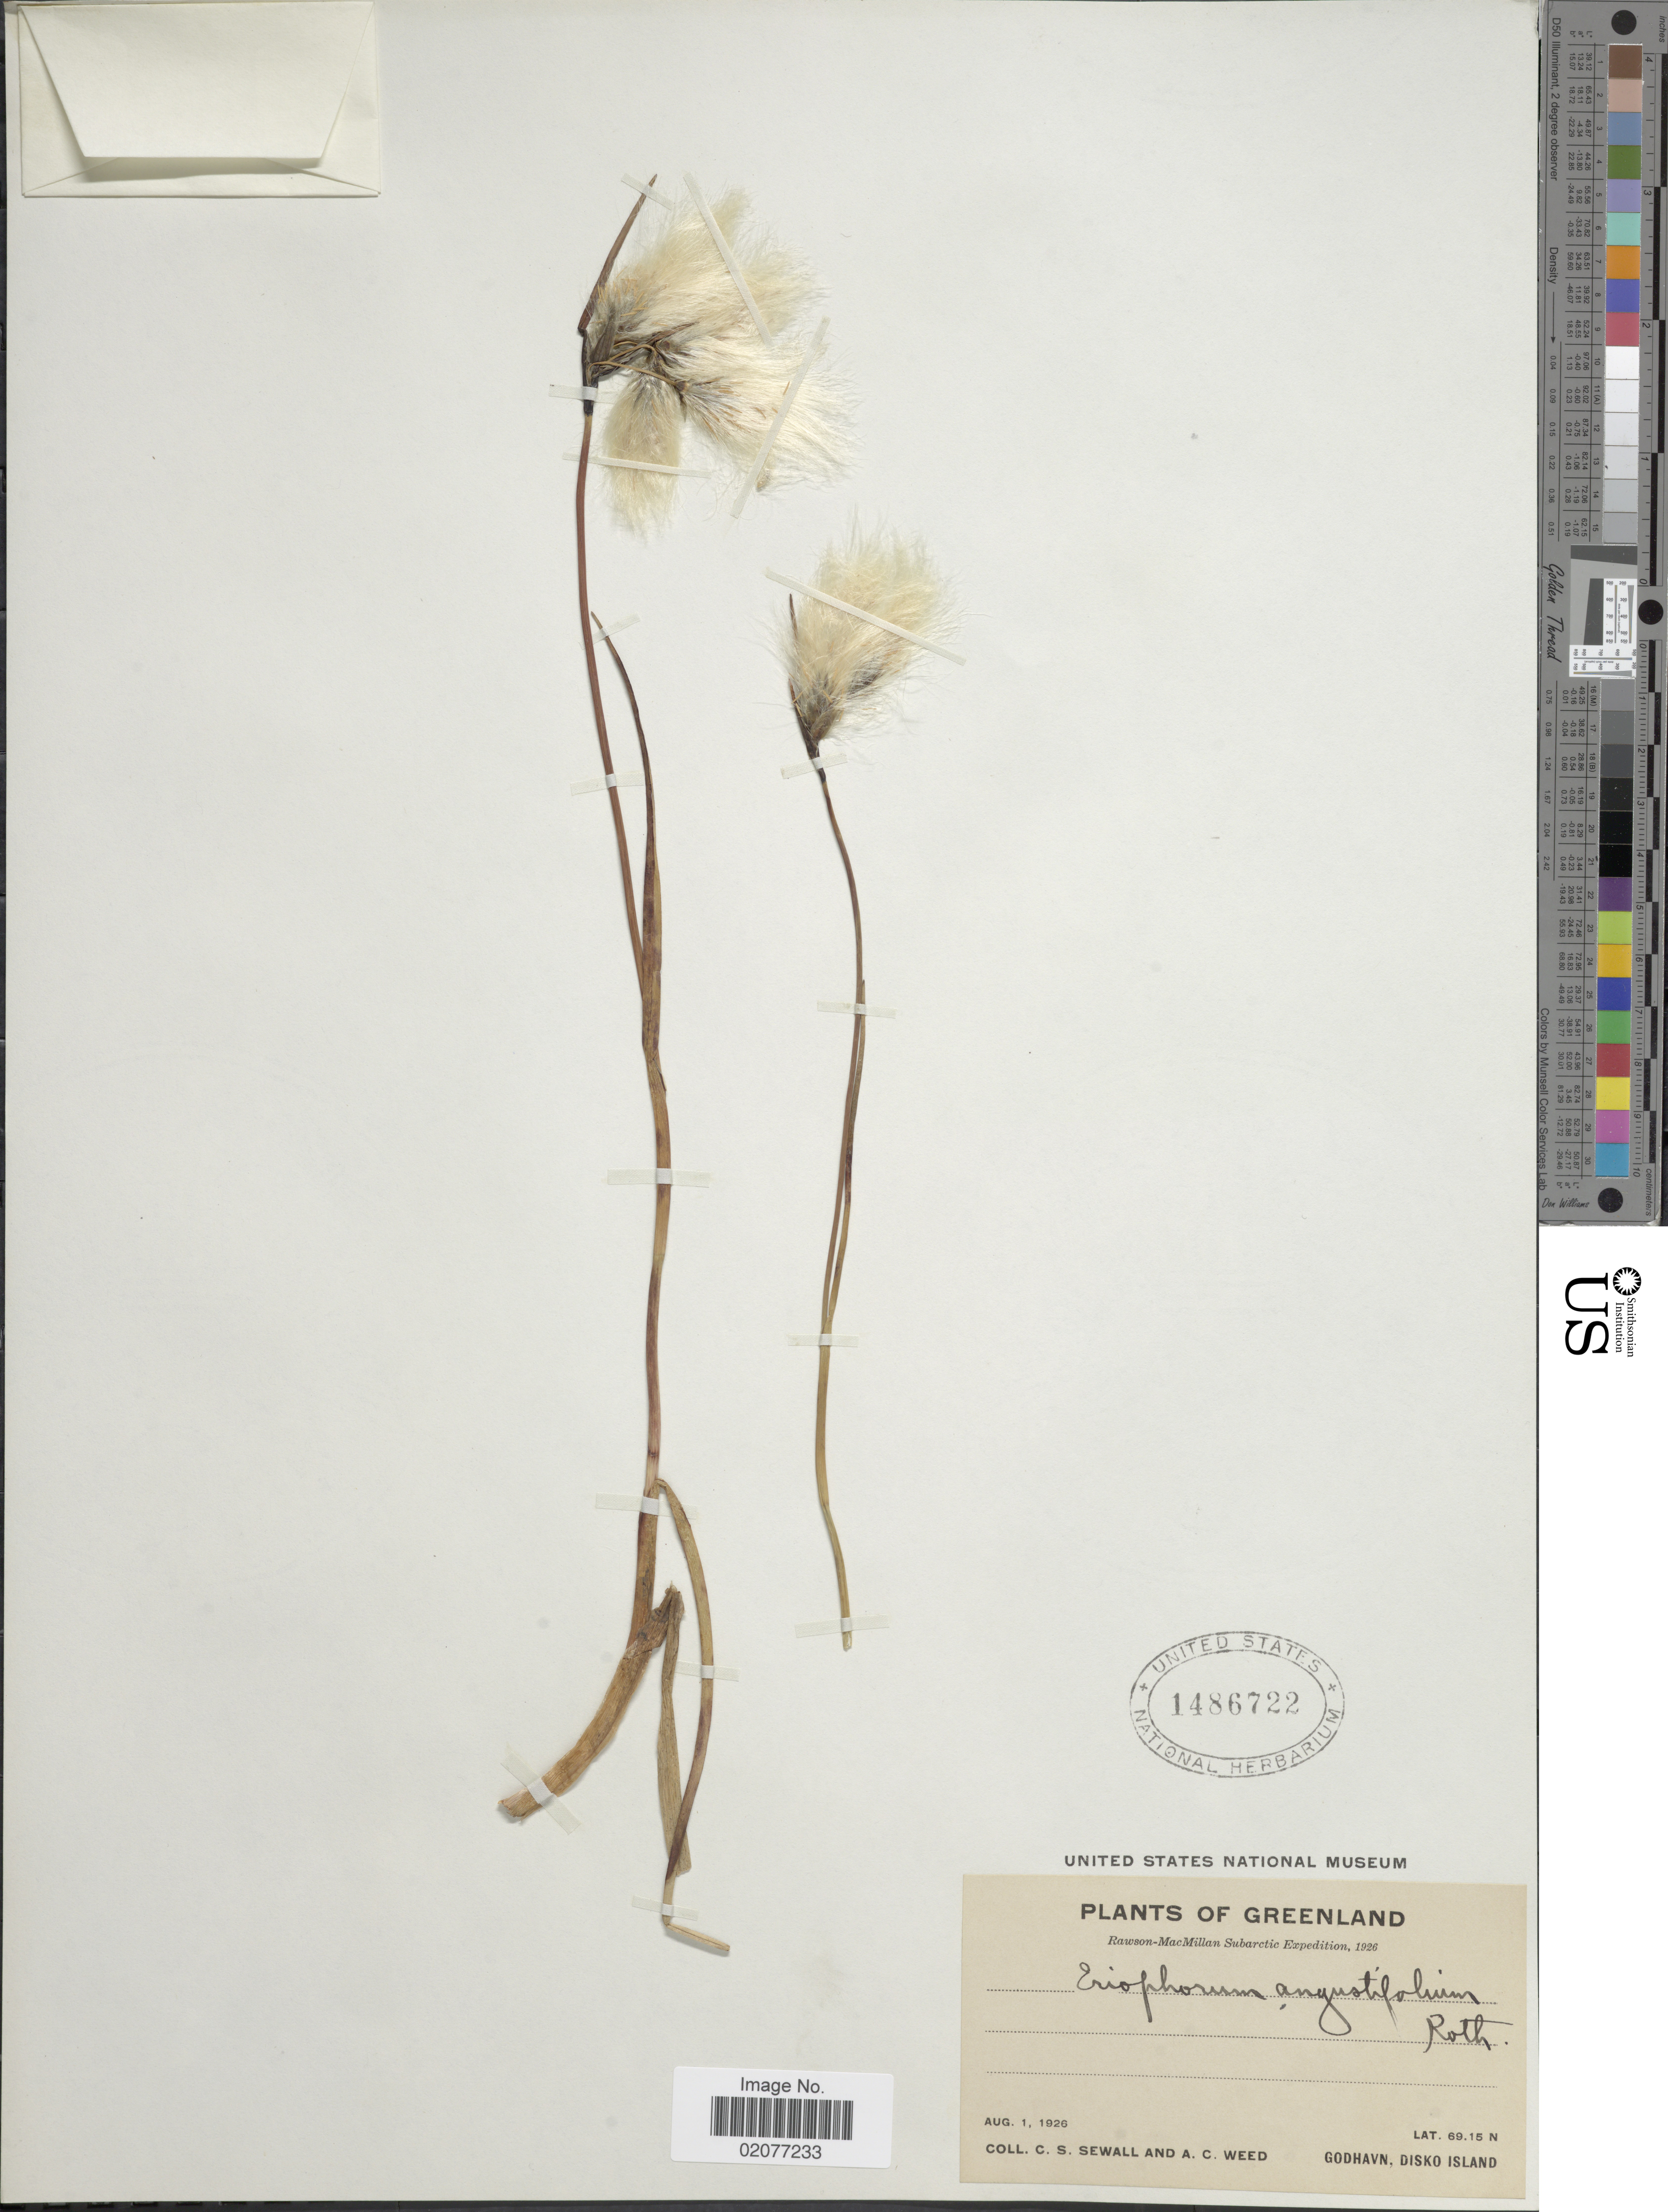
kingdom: Plantae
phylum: Tracheophyta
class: Liliopsida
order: Poales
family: Cyperaceae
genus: Eriophorum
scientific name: Eriophorum angustifolium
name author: Honck.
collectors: C. Sewall & A. Weed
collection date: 1926-08-01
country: Greenland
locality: Greenland. Godhavn, Disko Island.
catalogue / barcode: US 1486722